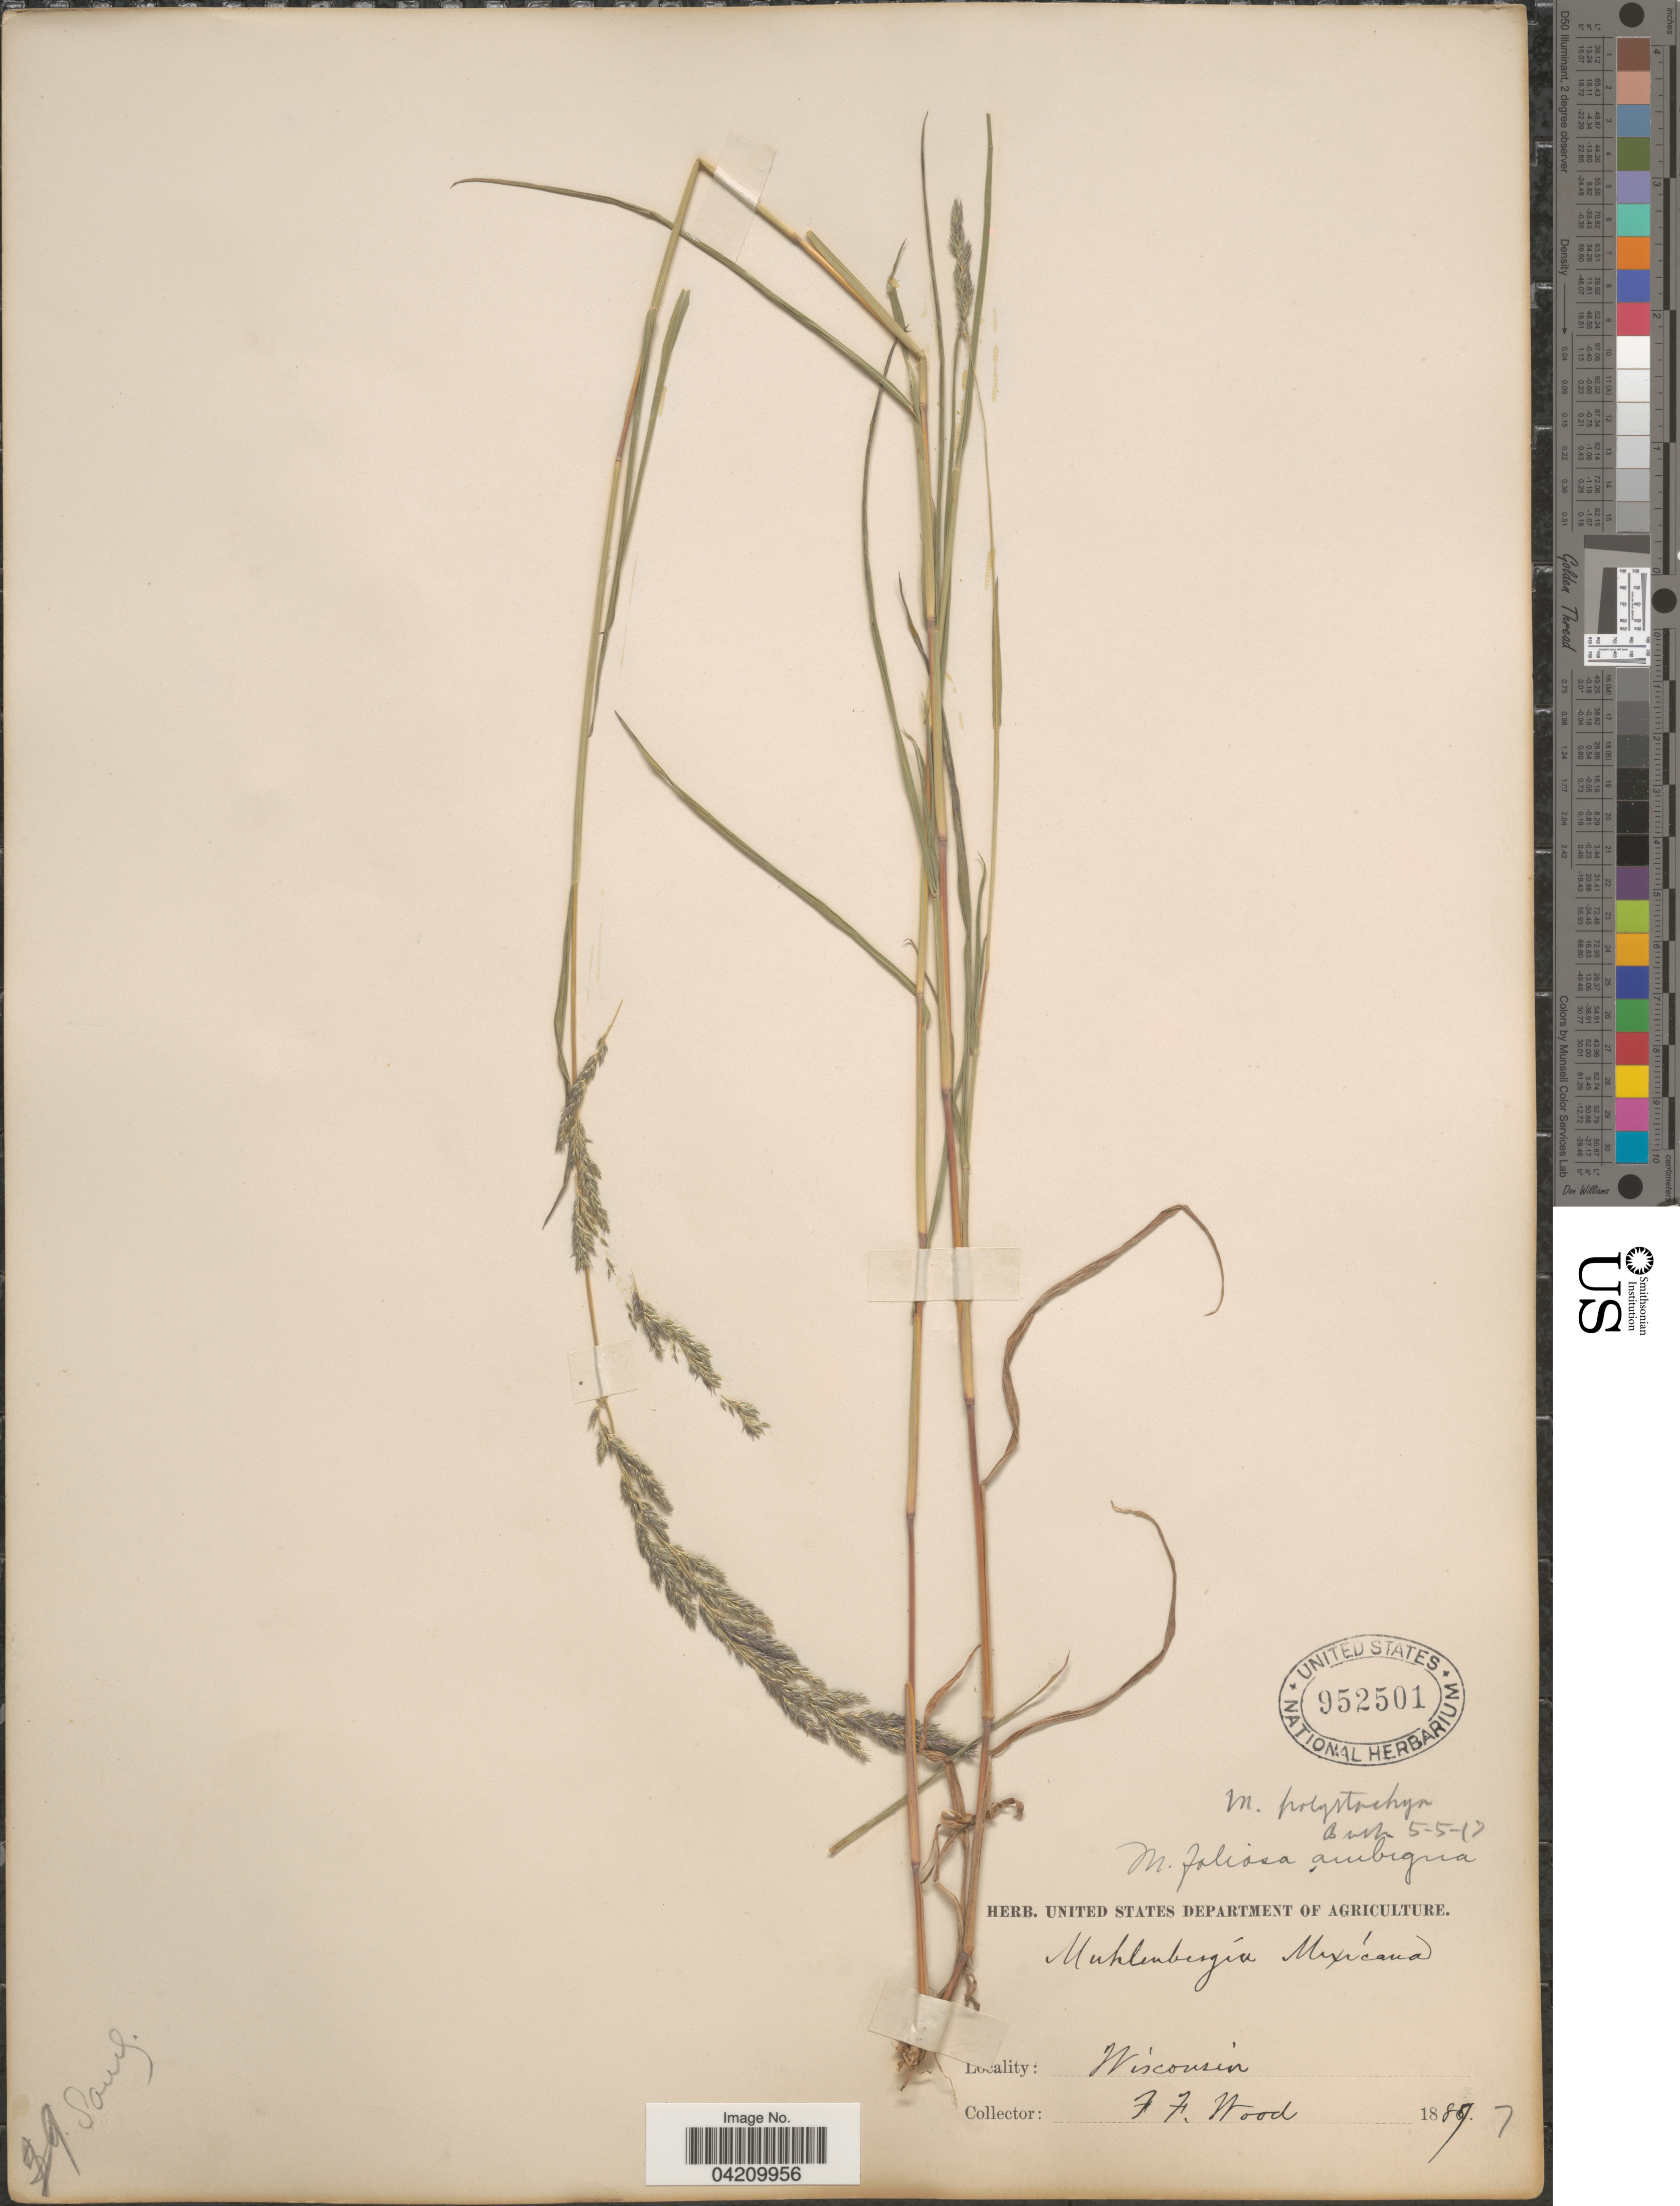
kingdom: Plantae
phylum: Tracheophyta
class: Liliopsida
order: Poales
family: Poaceae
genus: Muhlenbergia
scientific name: Muhlenbergia mexicana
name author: (L.) Trin.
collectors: F. Wood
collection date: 1887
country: United States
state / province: Wisconsin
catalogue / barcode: US 952501